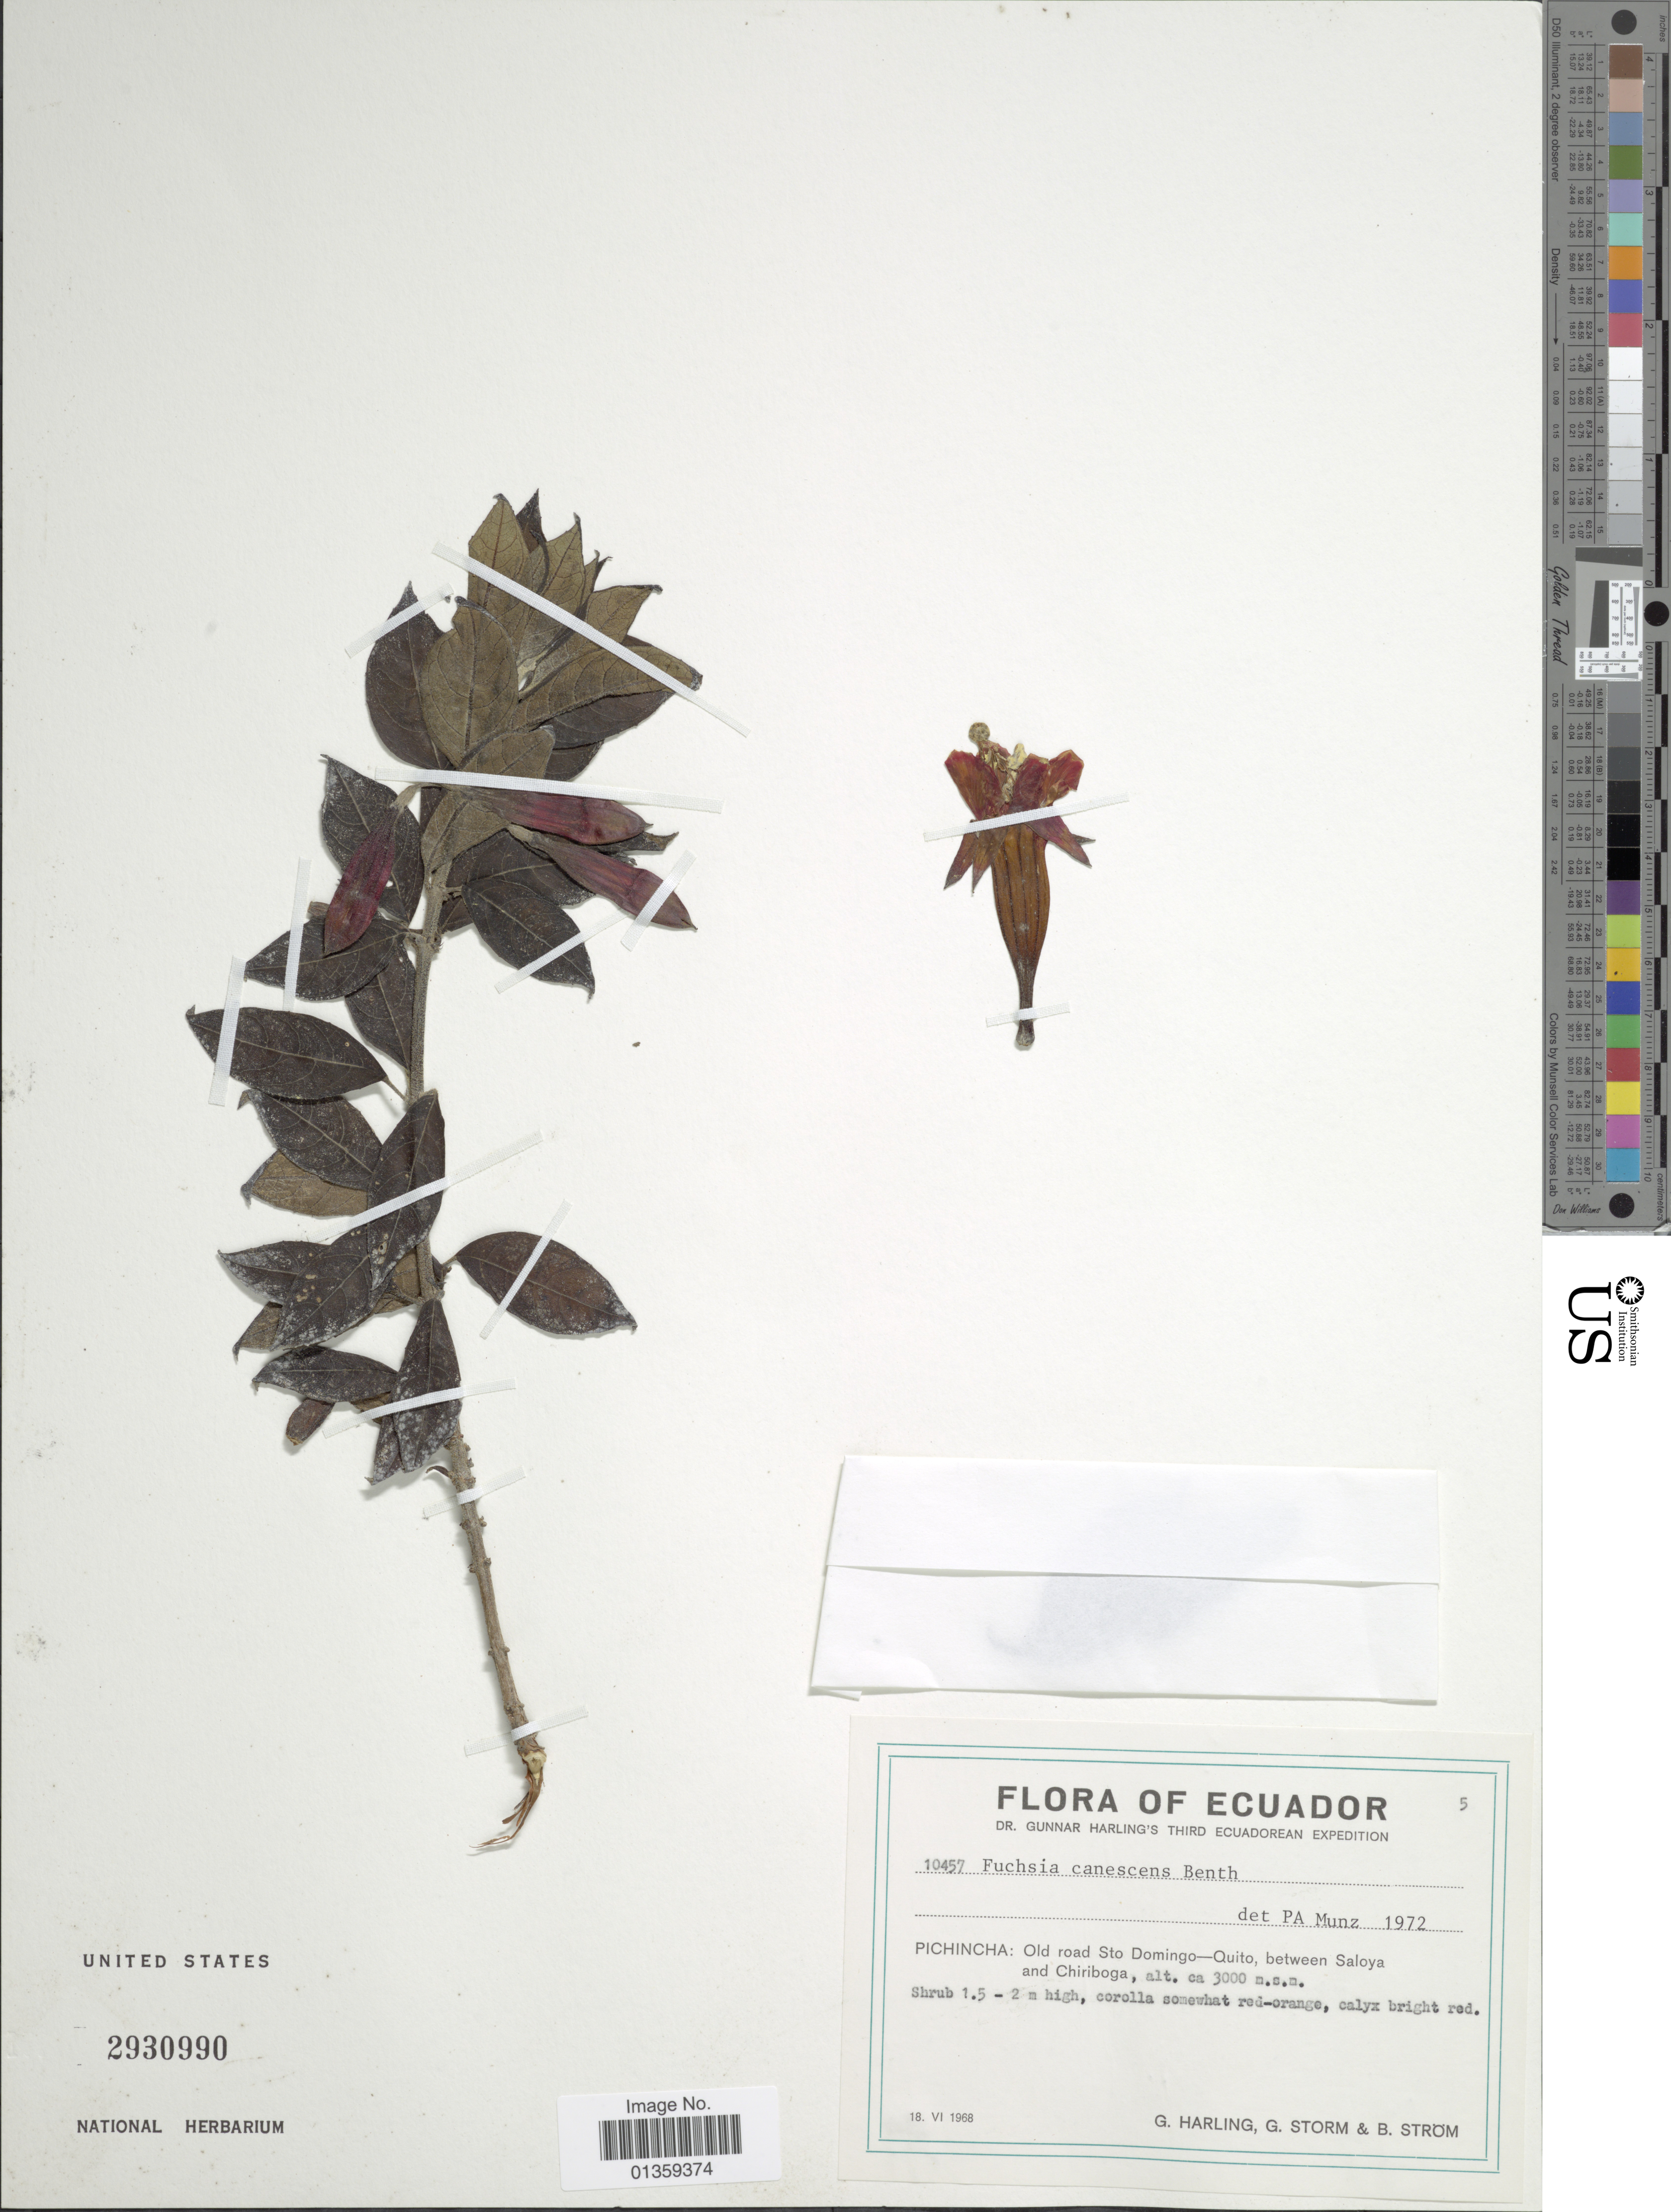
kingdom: Plantae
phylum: Tracheophyta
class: Magnoliopsida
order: Myrtales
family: Onagraceae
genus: Fuchsia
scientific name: Fuchsia canescens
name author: Benth.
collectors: G. Harling, G. Storm & B. Strom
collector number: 10457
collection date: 1968-06-18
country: Ecuador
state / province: Pichincha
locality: Old road Sto Domingo - Quito, between Saloya and Chiriboga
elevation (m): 3000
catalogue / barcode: US 2930990